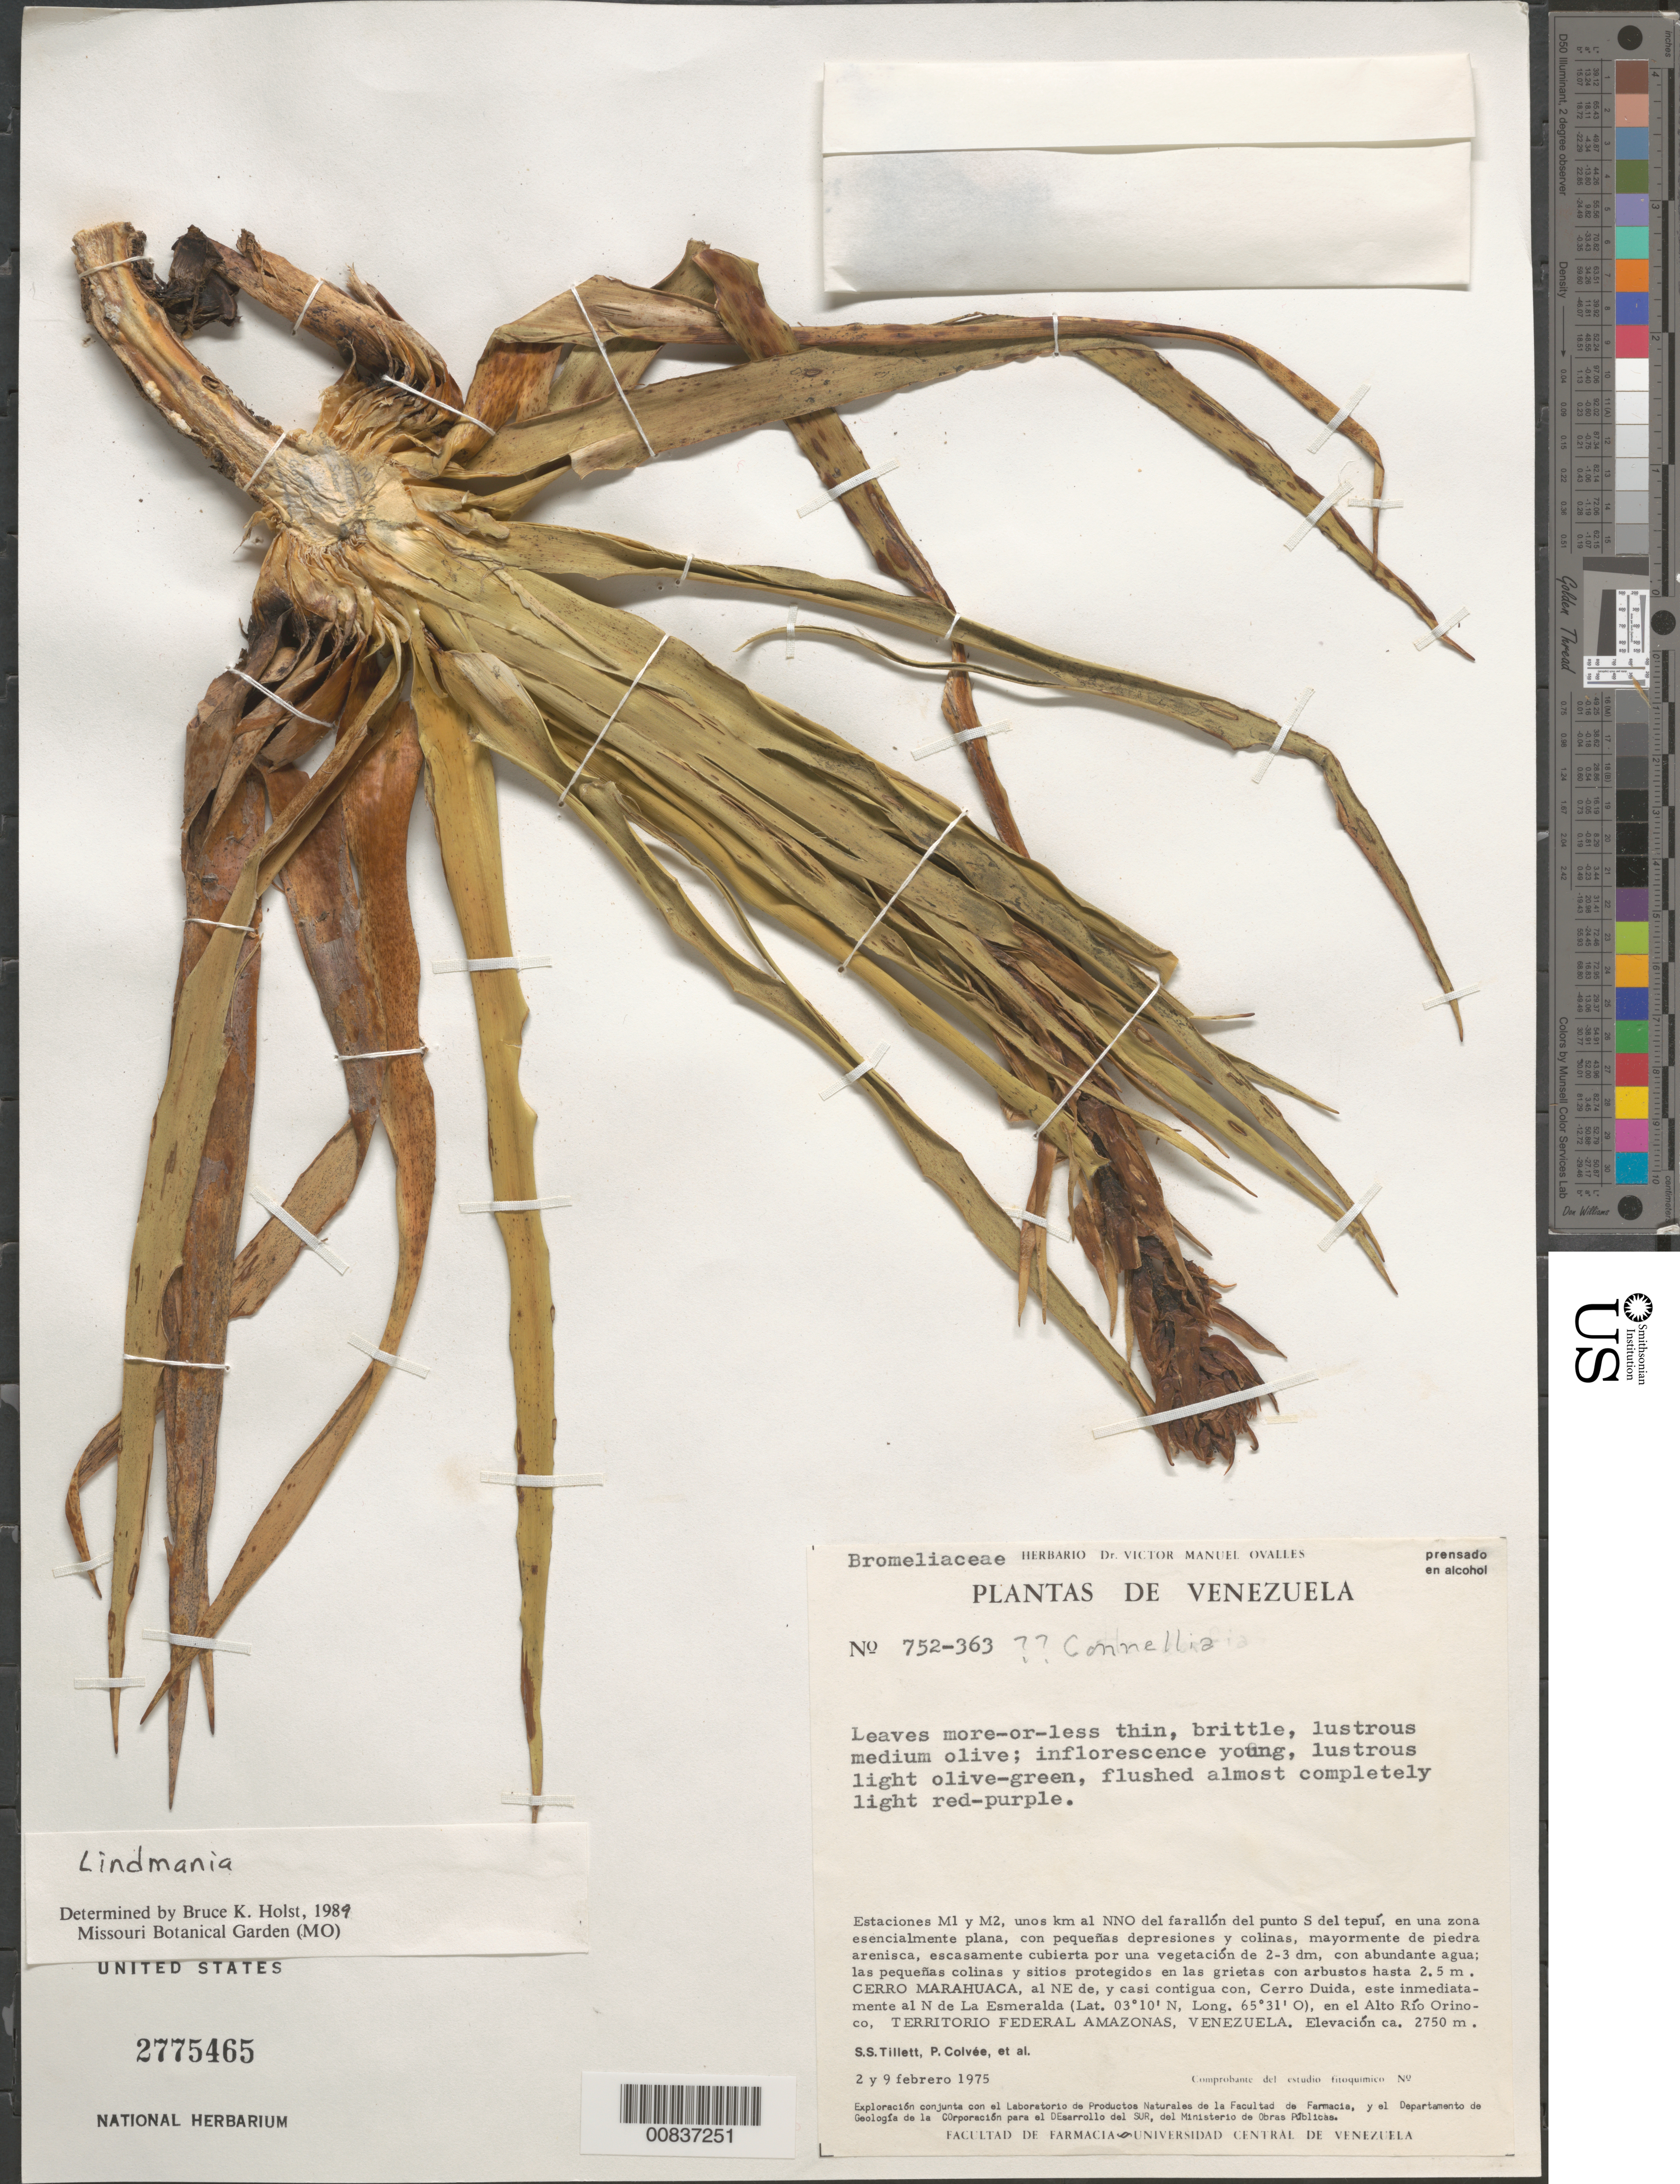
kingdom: Plantae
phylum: Tracheophyta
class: Liliopsida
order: Poales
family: Bromeliaceae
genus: Lindmania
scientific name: Lindmania sp.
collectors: S. S. Tillett, P. Colvée & et al.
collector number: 752-363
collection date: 1975-02-02/1975-02-09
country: Venezuela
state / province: Amazonas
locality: Estaciones M1 y M2, unos km al NNO del farallón del punto S del tepuí. Cerro Marahuaca, al NE de, y casi contigua con, Cerro Duida, este inmediatamente al N de La Esmeralda, en el Alto Río Orinoco, Territorio Federal Amazonas.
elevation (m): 2750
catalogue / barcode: US 2775465